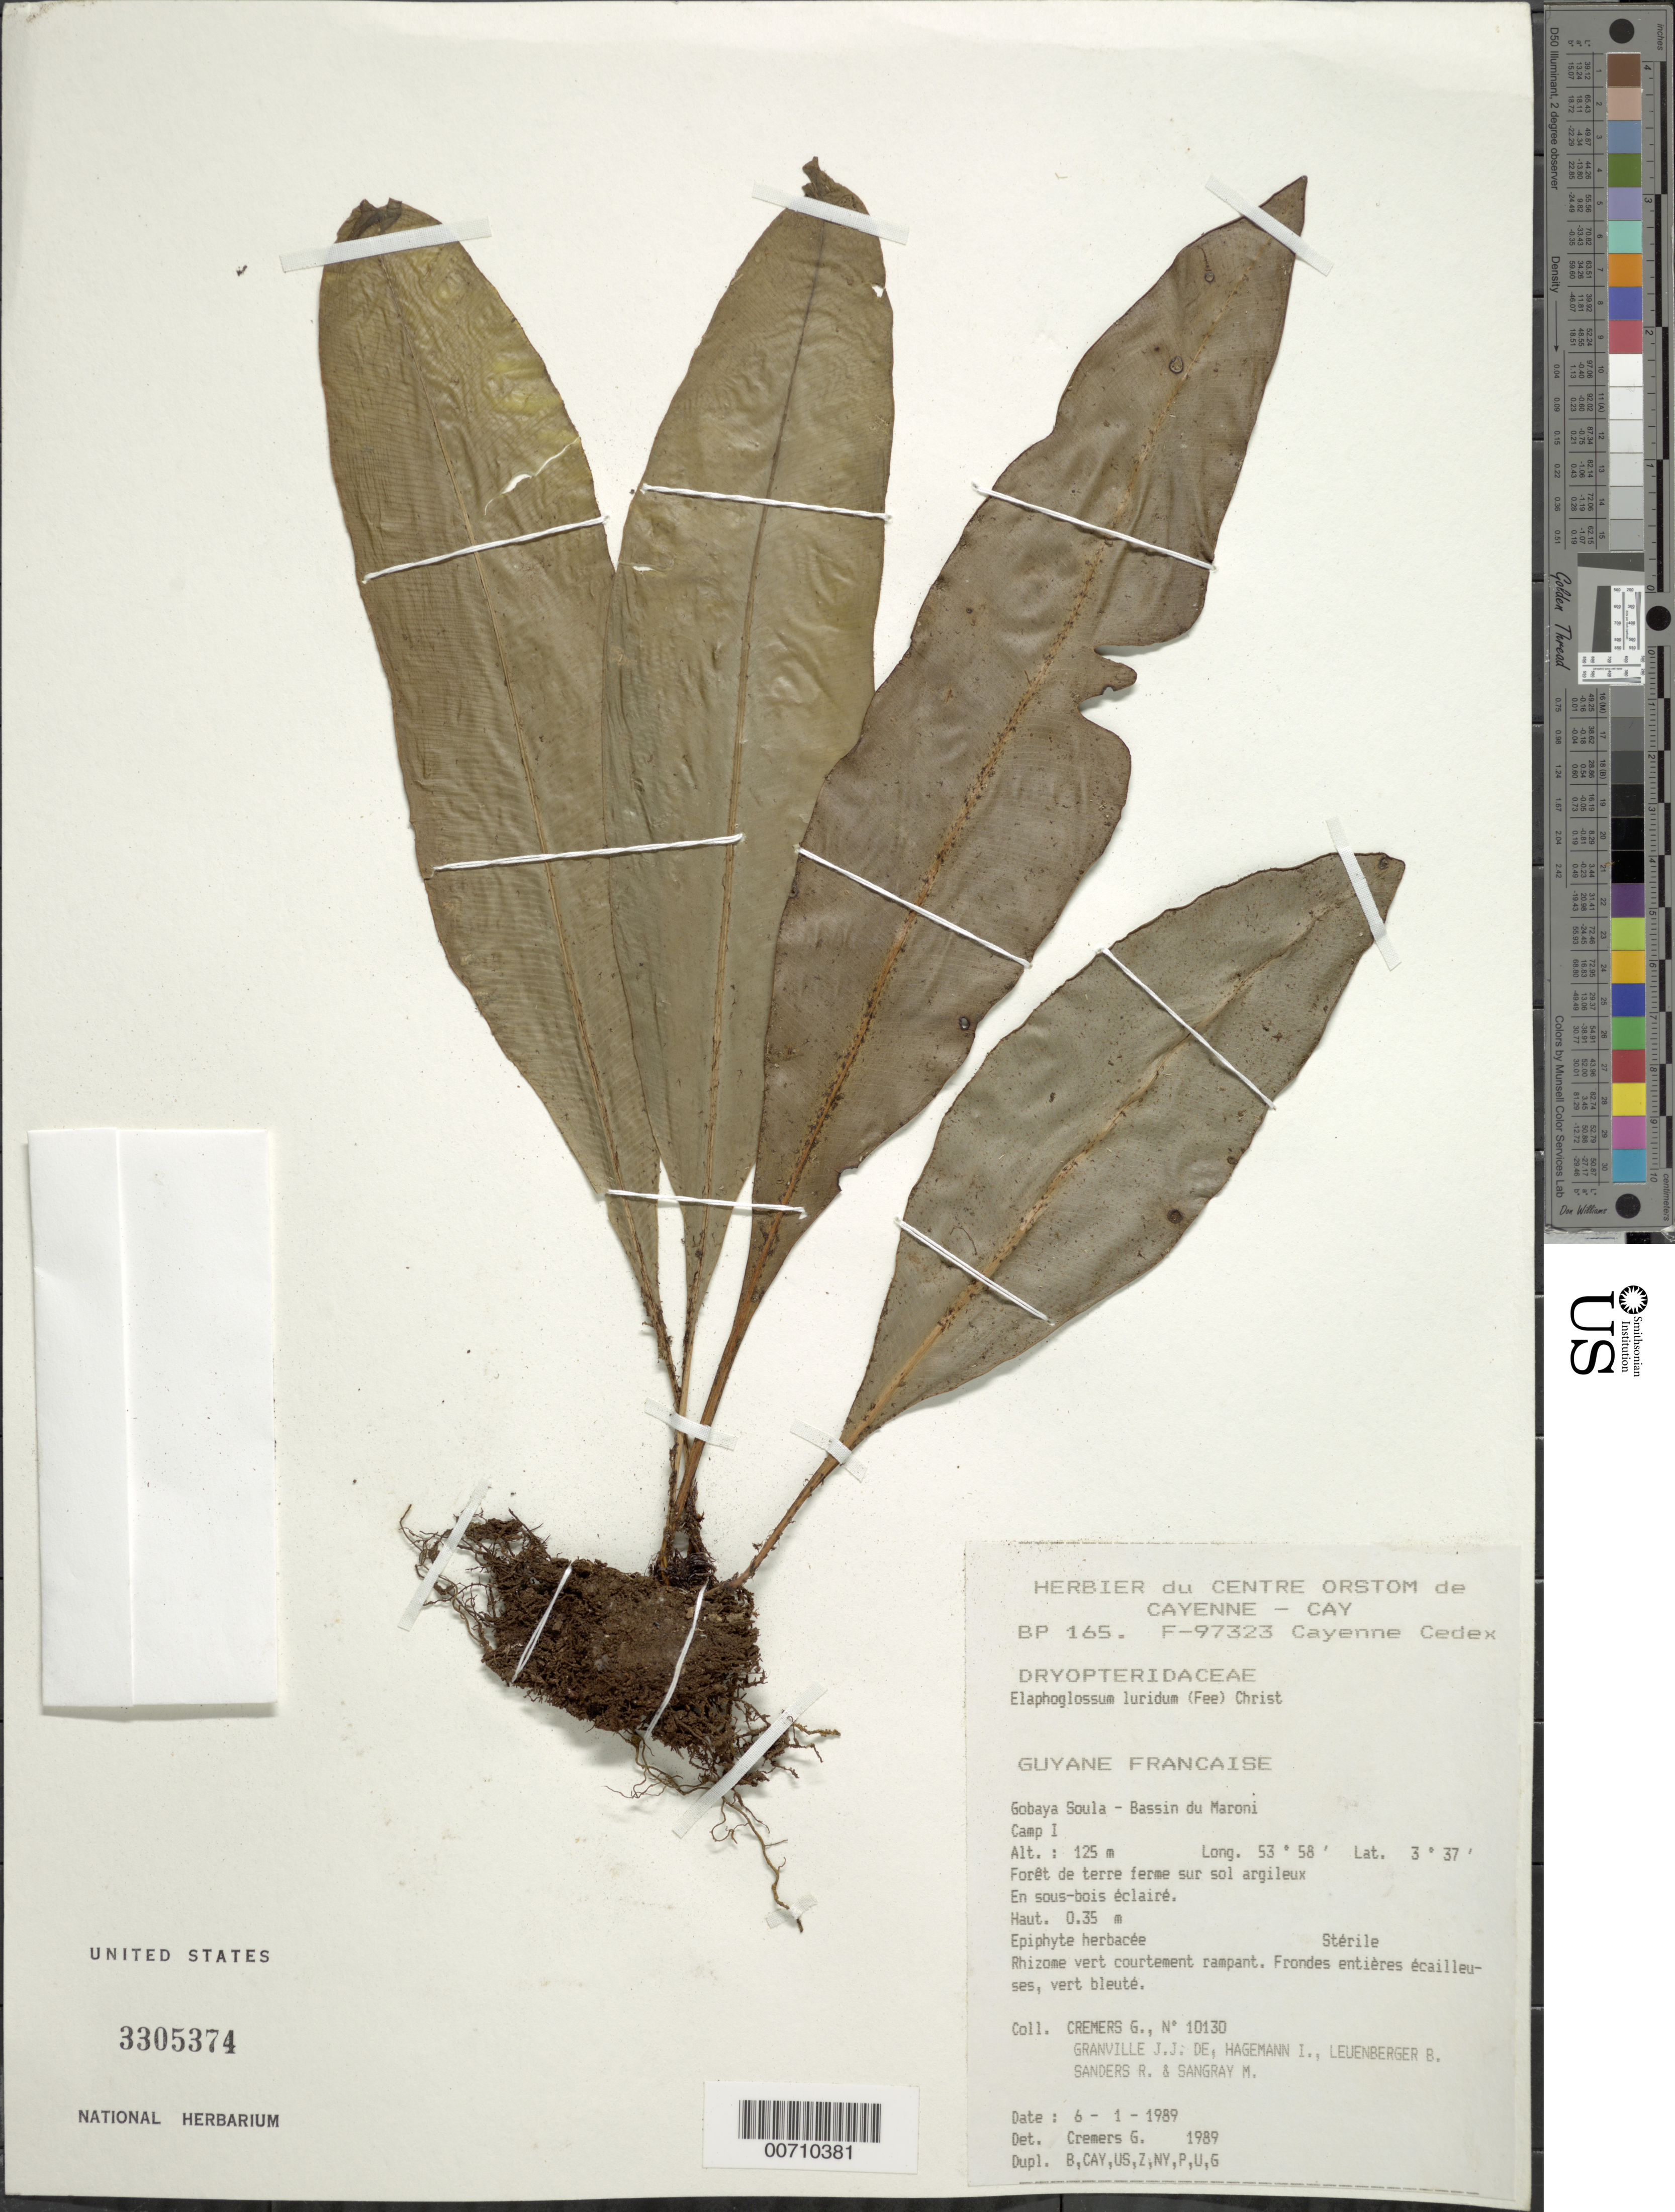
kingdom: Plantae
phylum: Tracheophyta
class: Polypodiopsida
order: Polypodiales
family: Dryopteridaceae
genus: Elaphoglossum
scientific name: Elaphoglossum luridum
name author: (Fée) Christ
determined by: Cremers, Georges A.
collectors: G. Cremers et al.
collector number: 10130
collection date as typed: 6-Jan-89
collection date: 1989-01-06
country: French Guiana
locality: Gobaya Soula, Bassin du Maroni, Camp 1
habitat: Forest on terra firma, clay soil; bright understory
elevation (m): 125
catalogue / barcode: US 3305374